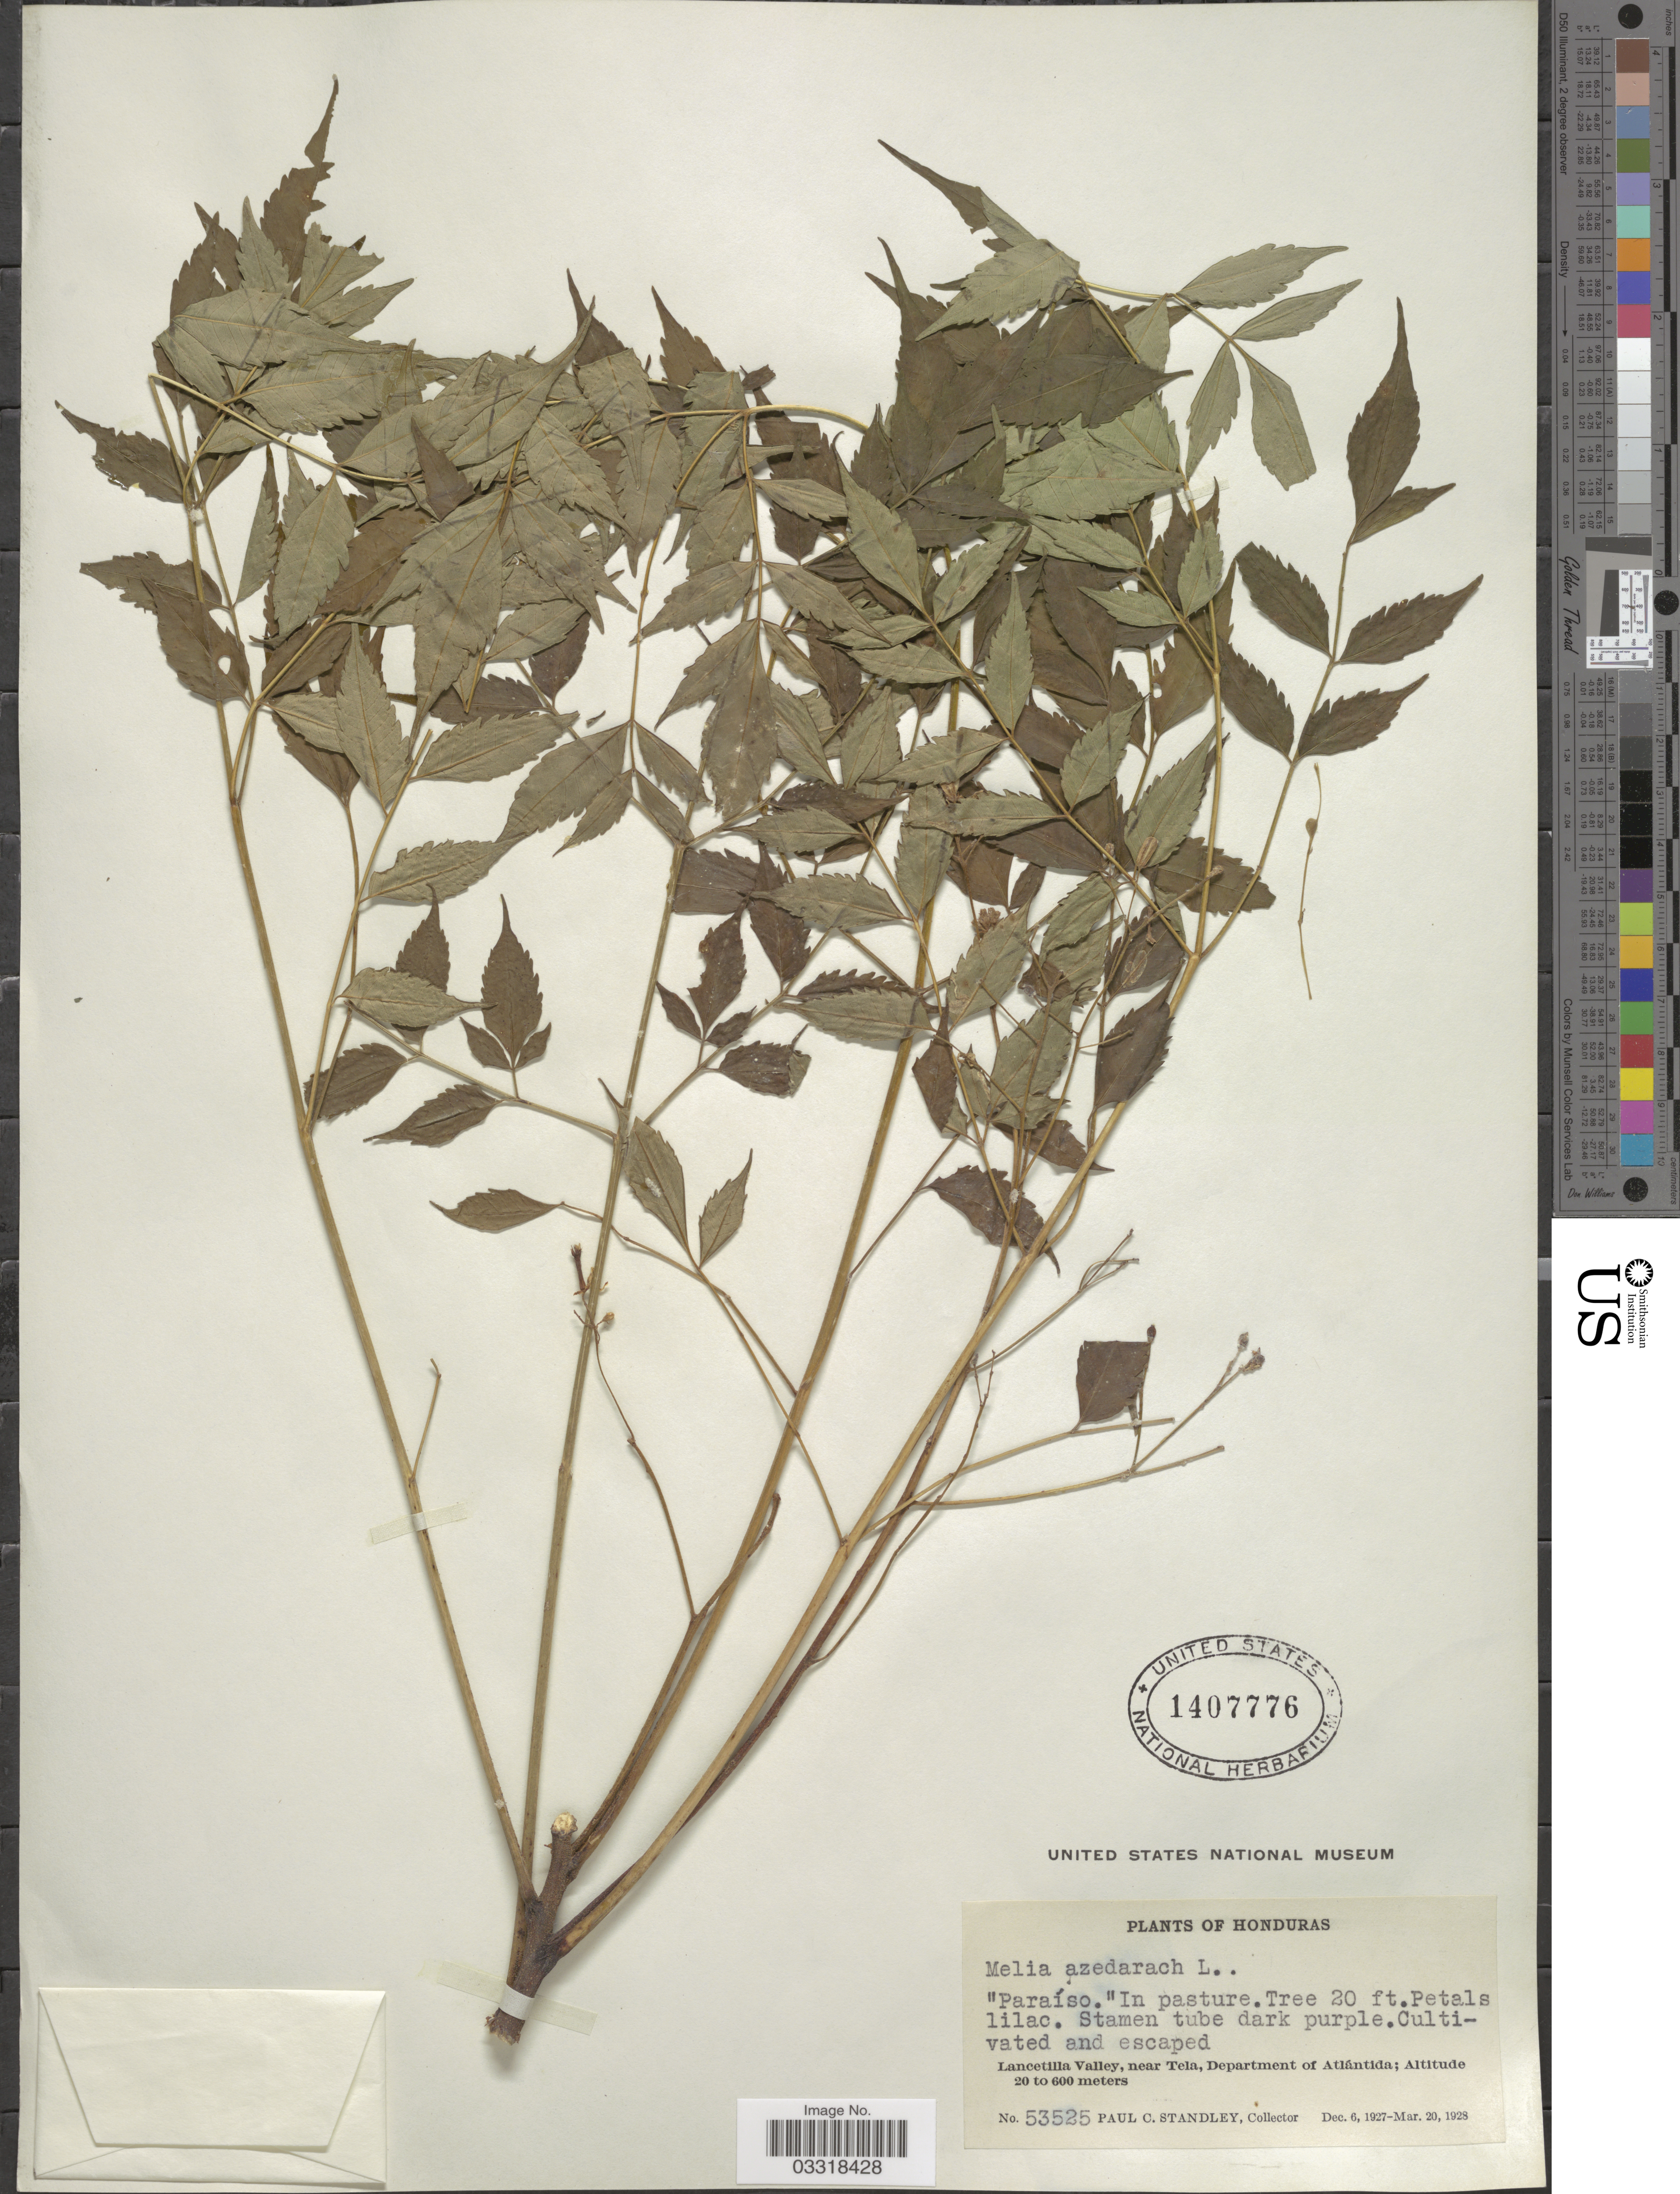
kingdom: Plantae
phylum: Tracheophyta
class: Magnoliopsida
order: Sapindales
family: Meliaceae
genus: Melia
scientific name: Melia azedarach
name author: L.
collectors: P. C. Standley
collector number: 53525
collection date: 1927-12-06/1928-03-20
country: Honduras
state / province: Atlántida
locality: Lancetilla Valley, near Tela, Department of Atlántida.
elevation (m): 20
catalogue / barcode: US 1407776